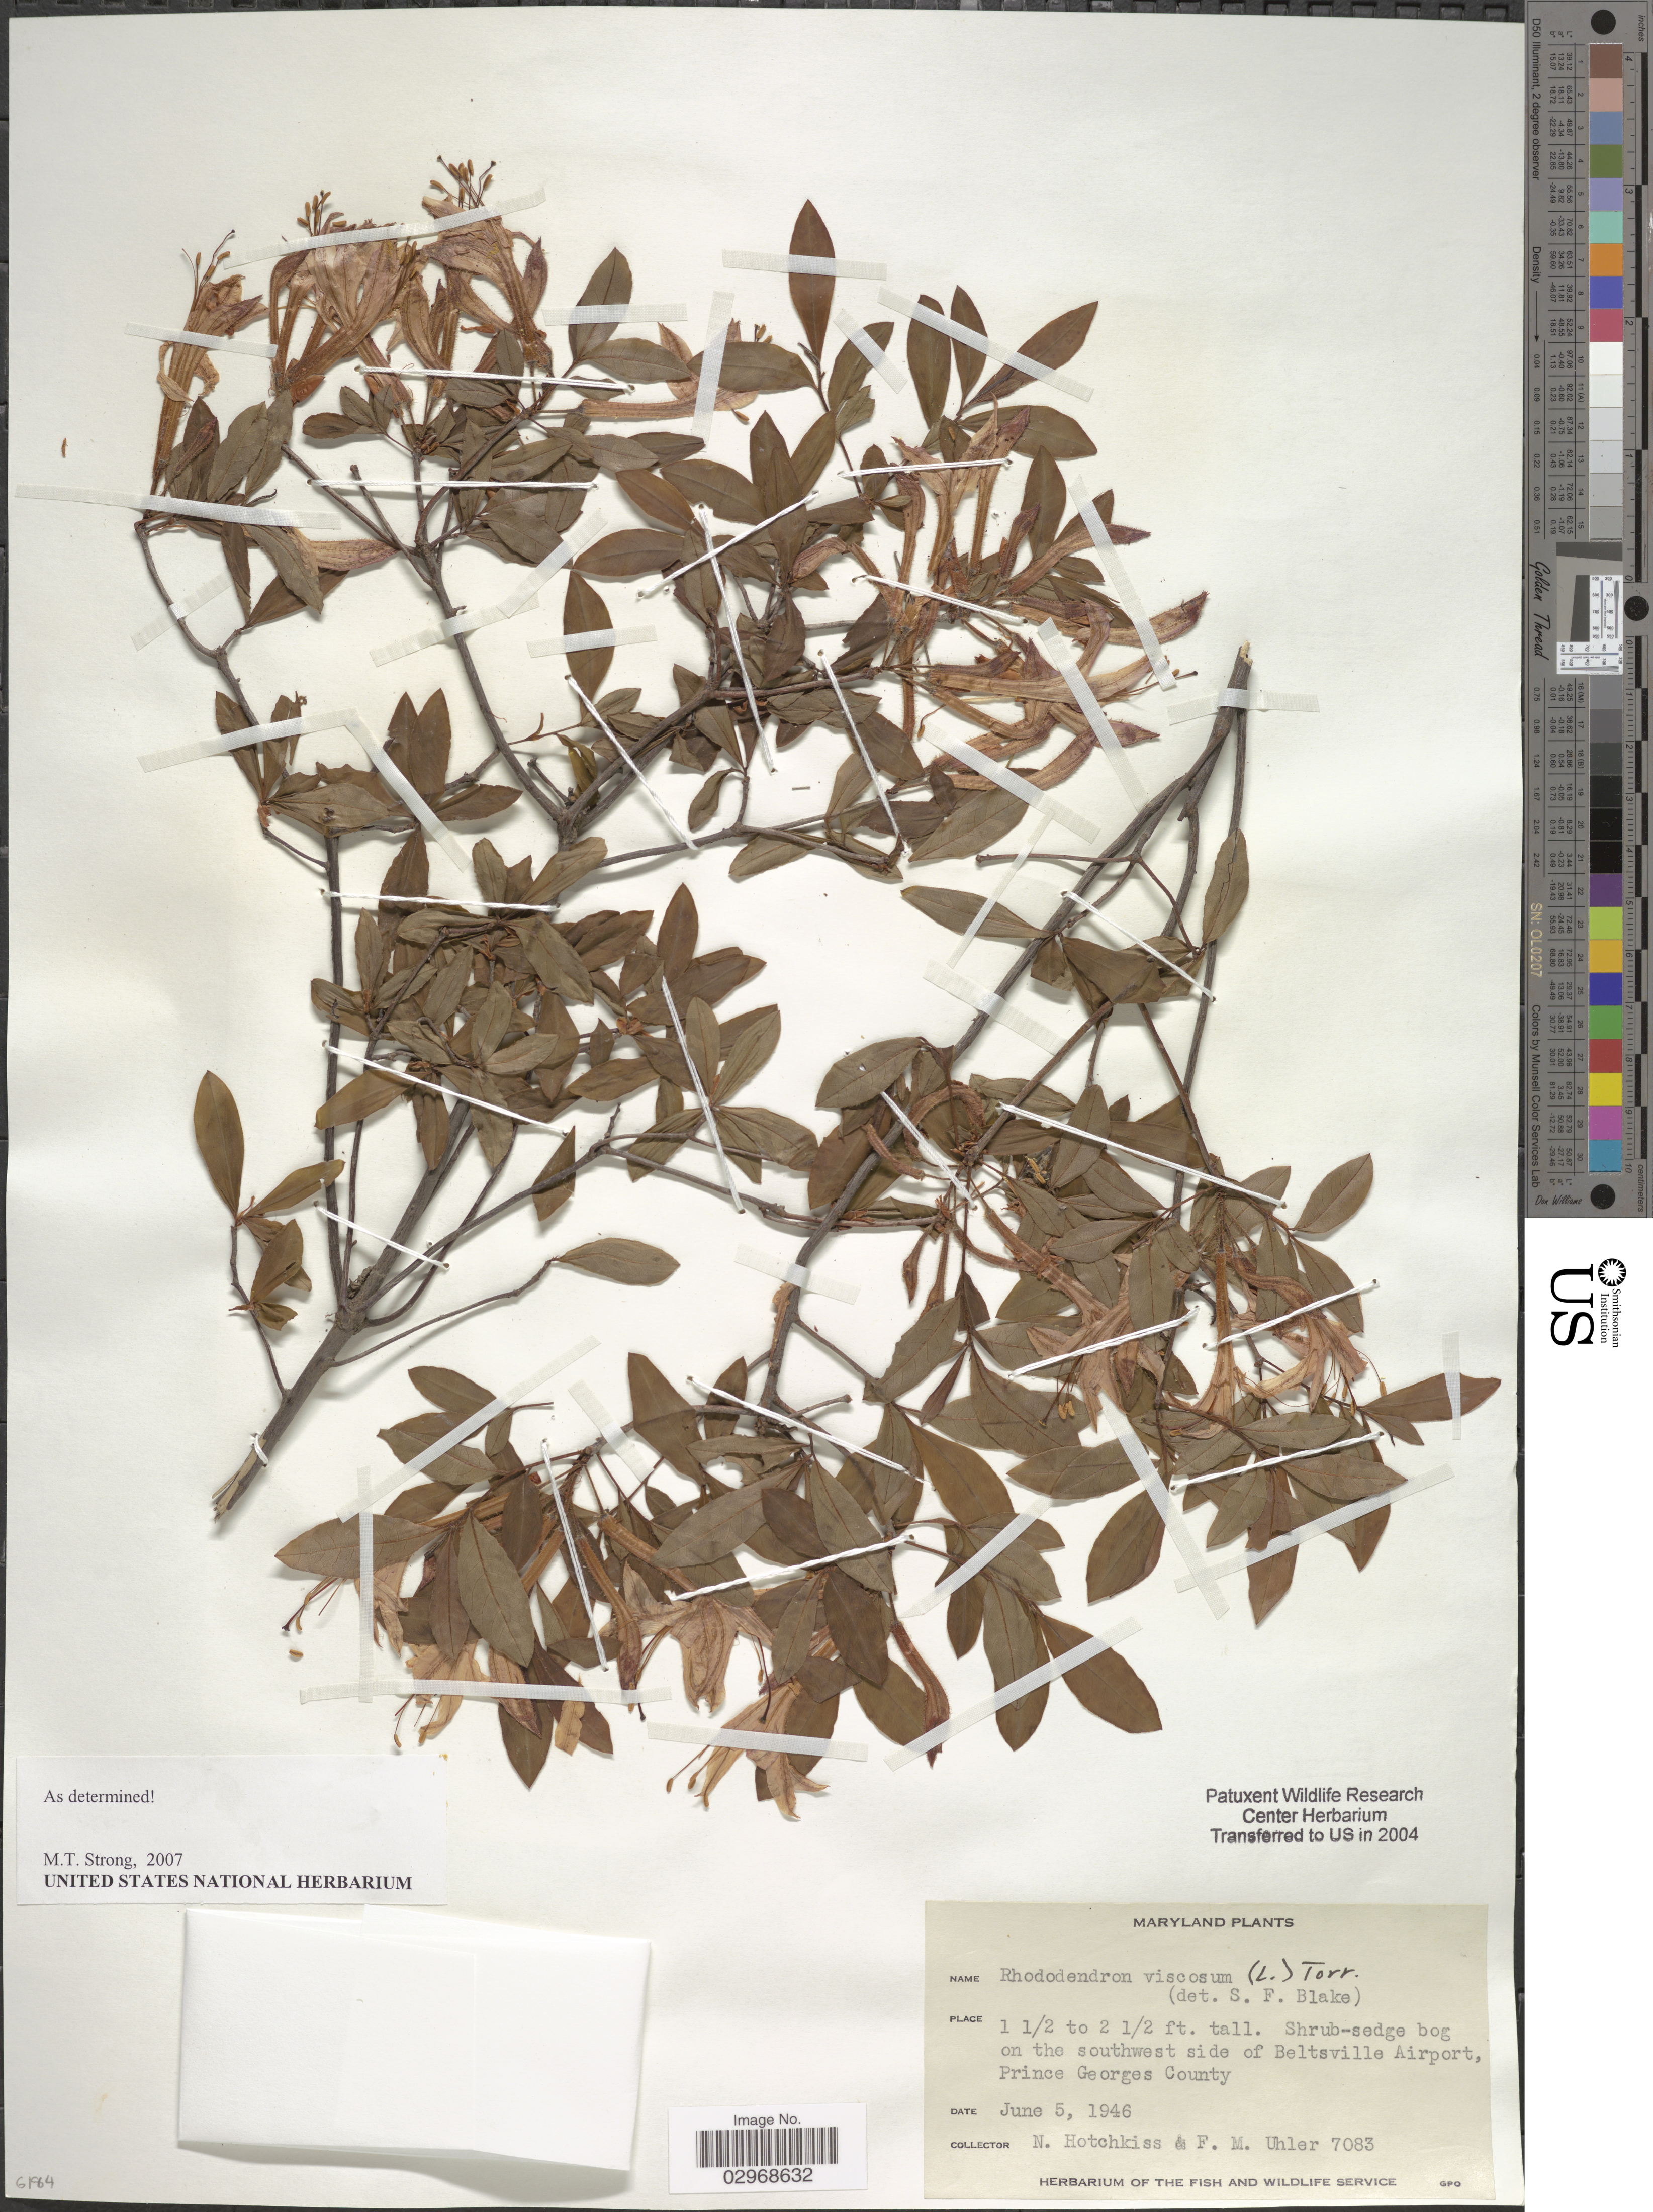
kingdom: Plantae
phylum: Tracheophyta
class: Magnoliopsida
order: Ericales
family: Ericaceae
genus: Rhododendron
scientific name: Rhododendron viscosum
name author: (L.) Torr.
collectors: N. Hotchkiss & F. M. Uhler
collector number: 7083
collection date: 1946-06-05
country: United States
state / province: Maryland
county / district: Prince George's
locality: Shrub-sedge bog on the southwest side of Beltsville Airport, Prince Georges County.